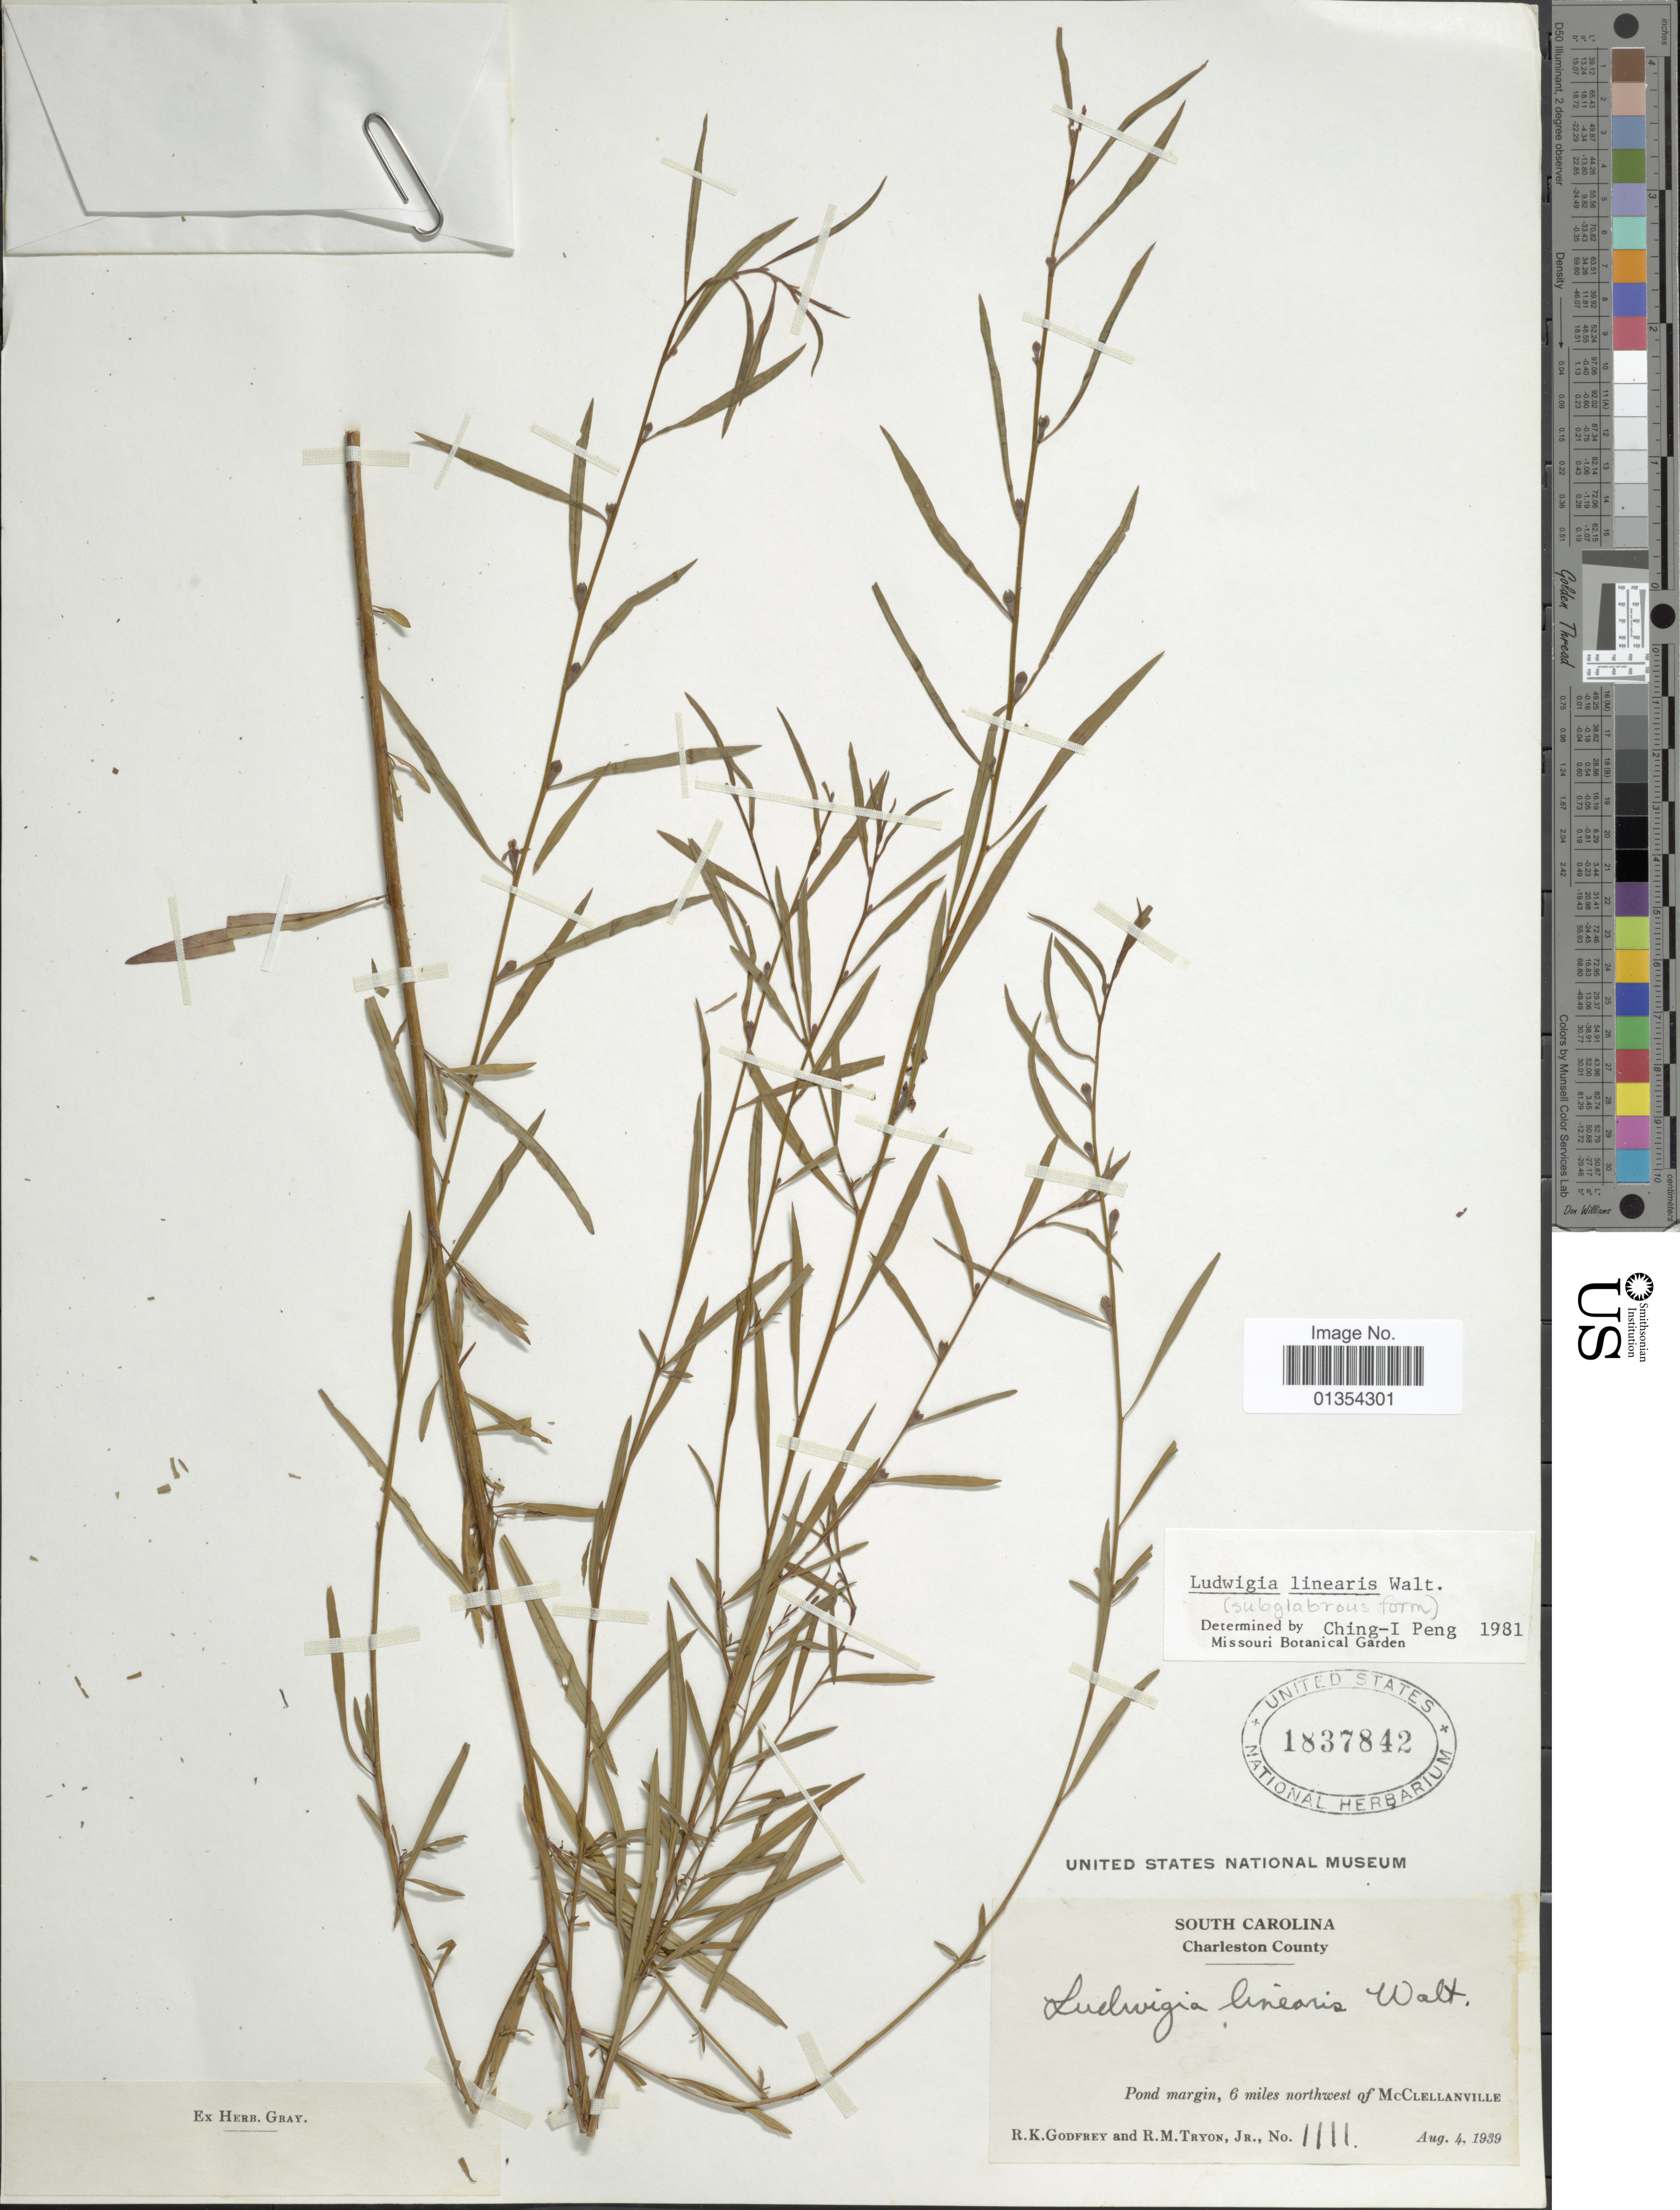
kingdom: Plantae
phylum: Tracheophyta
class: Magnoliopsida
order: Myrtales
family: Onagraceae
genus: Ludwigia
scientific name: Ludwigia linearis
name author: Walter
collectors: R. K. Godfrey & R. M. Tryon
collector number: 1111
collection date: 1939-08-04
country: United States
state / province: South Carolina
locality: Charleston County, Pond margin, 6 miles northwest of McClellanville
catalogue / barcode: US 1837842